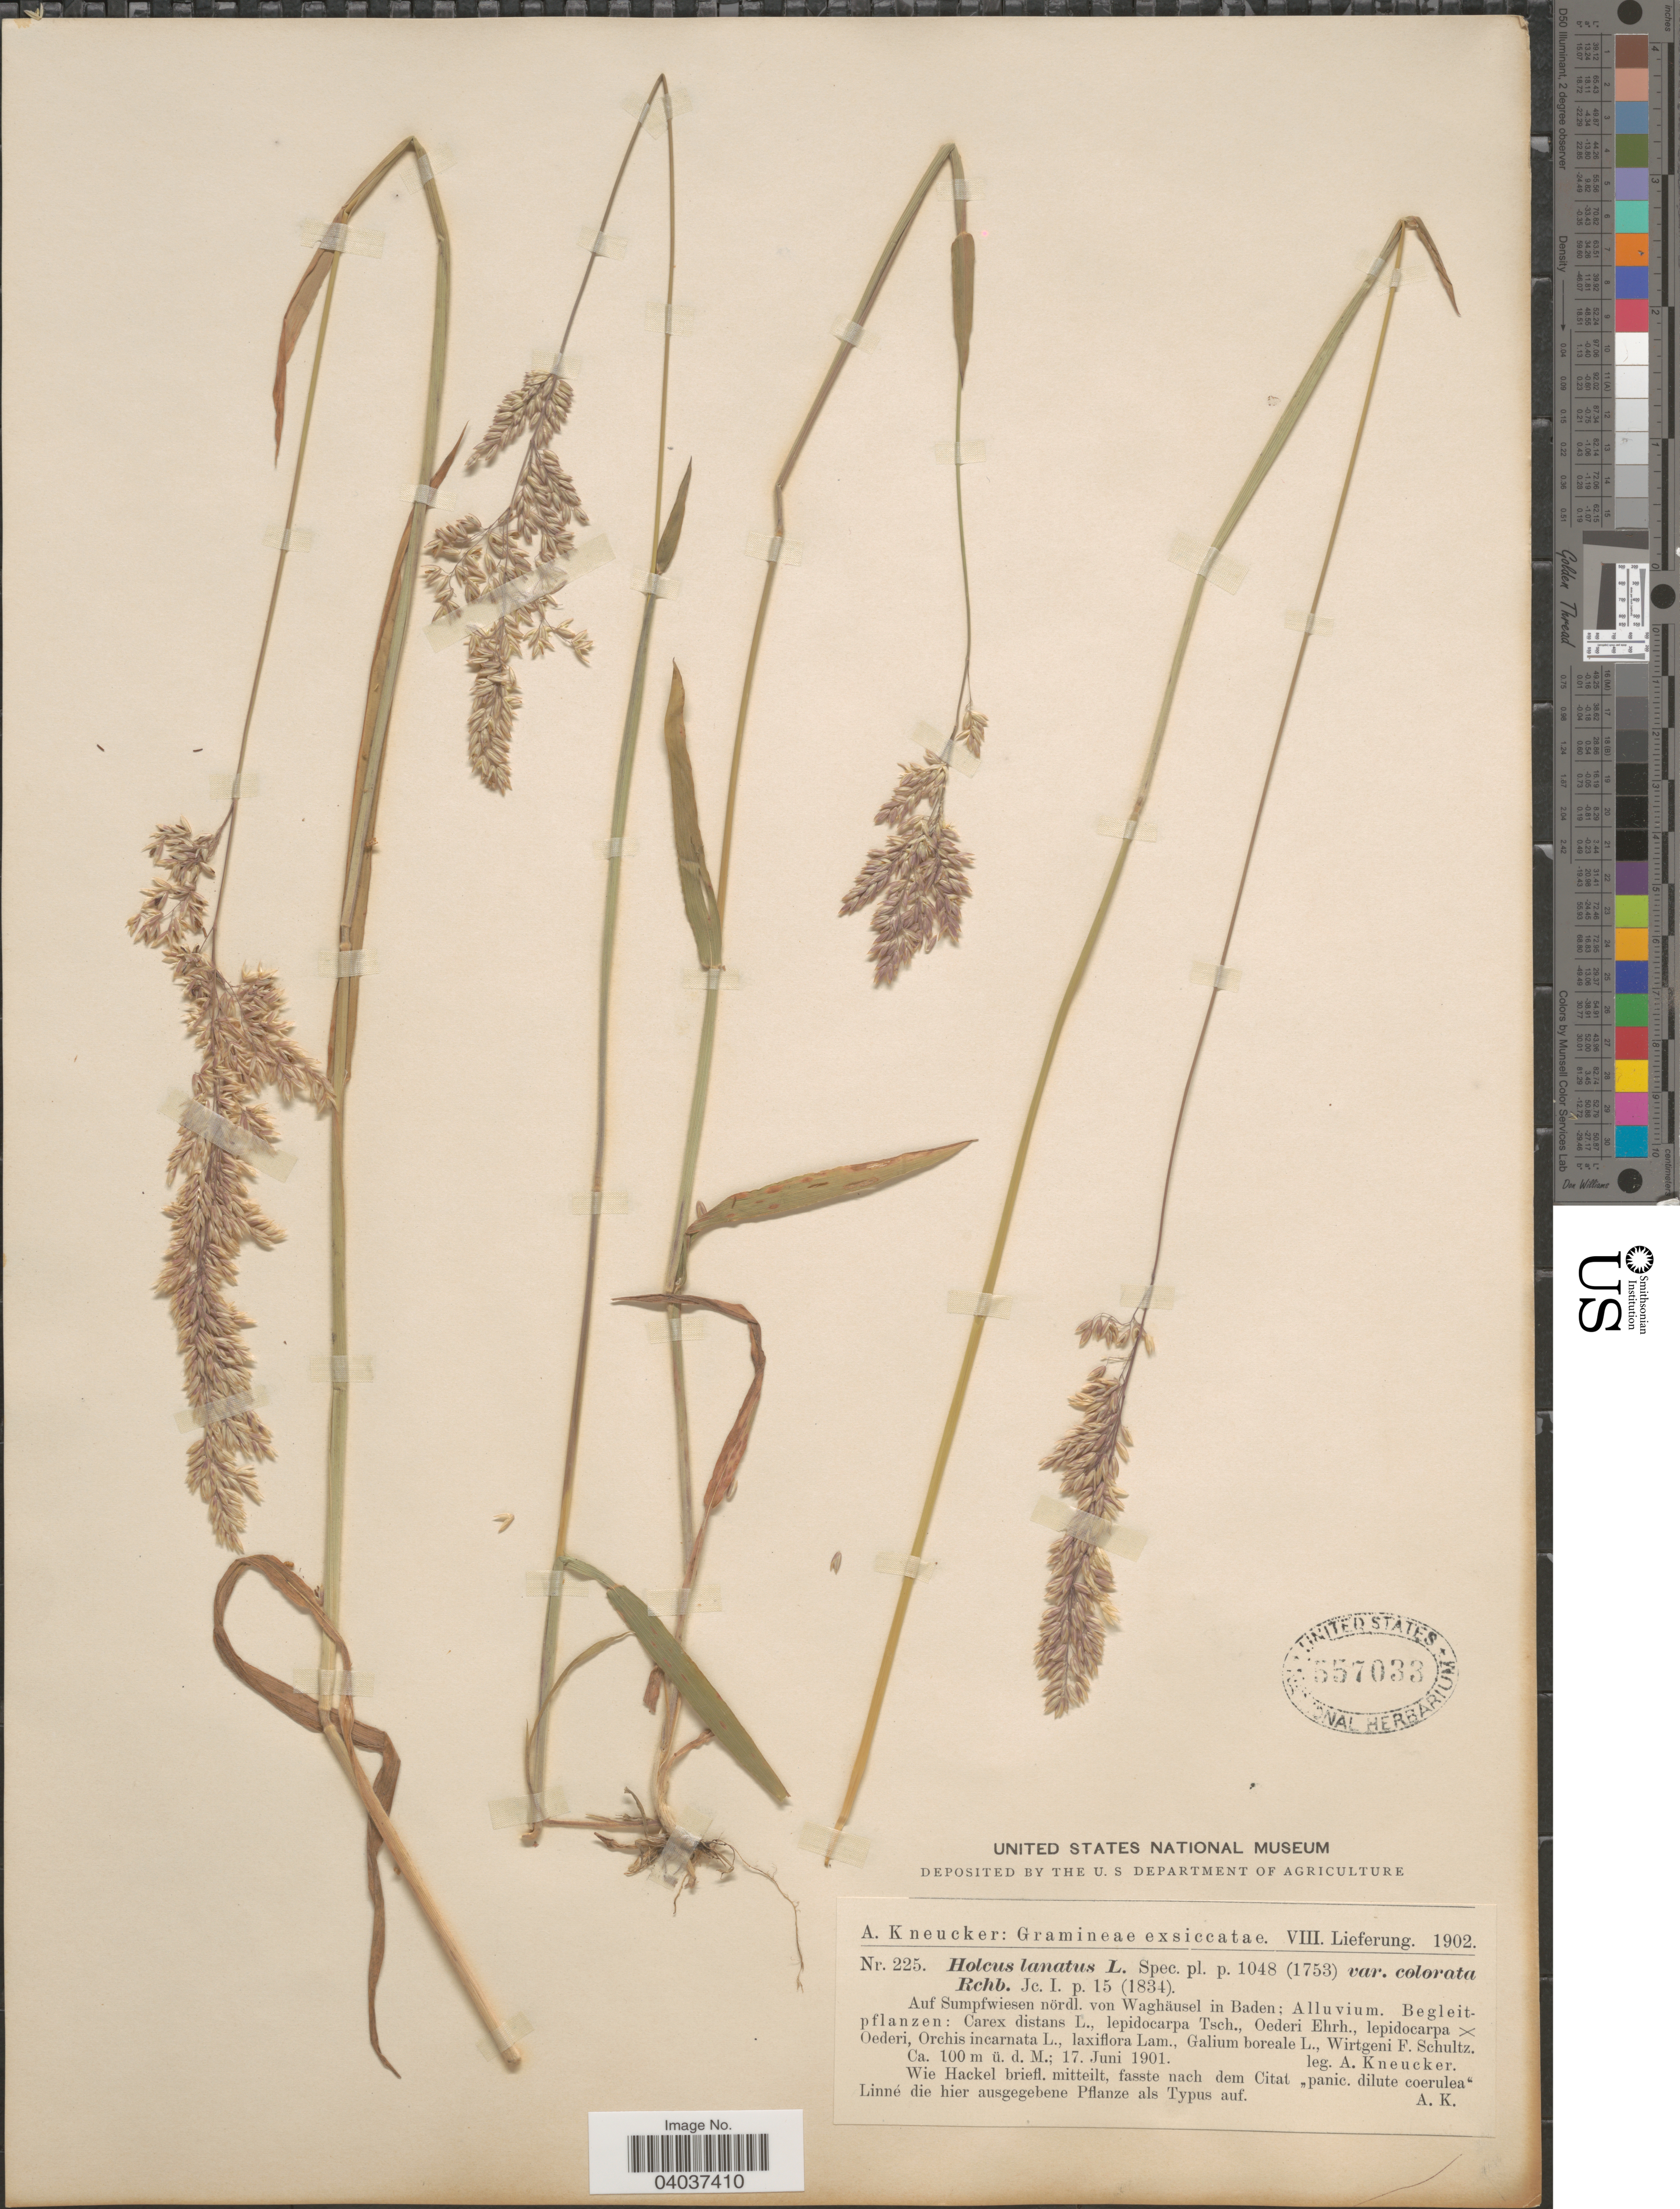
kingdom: Plantae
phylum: Tracheophyta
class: Liliopsida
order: Poales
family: Poaceae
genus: Holcus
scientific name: Holcus lanatus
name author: L.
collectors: A. Kneucker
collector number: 225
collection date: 1901-06-17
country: Germany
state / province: Baden-Württemberg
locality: Auf Sumpfwiesen nördl. von Waghäusel in Baden; Alluvium. Begleitpflanzen.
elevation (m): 100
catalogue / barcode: US 557033